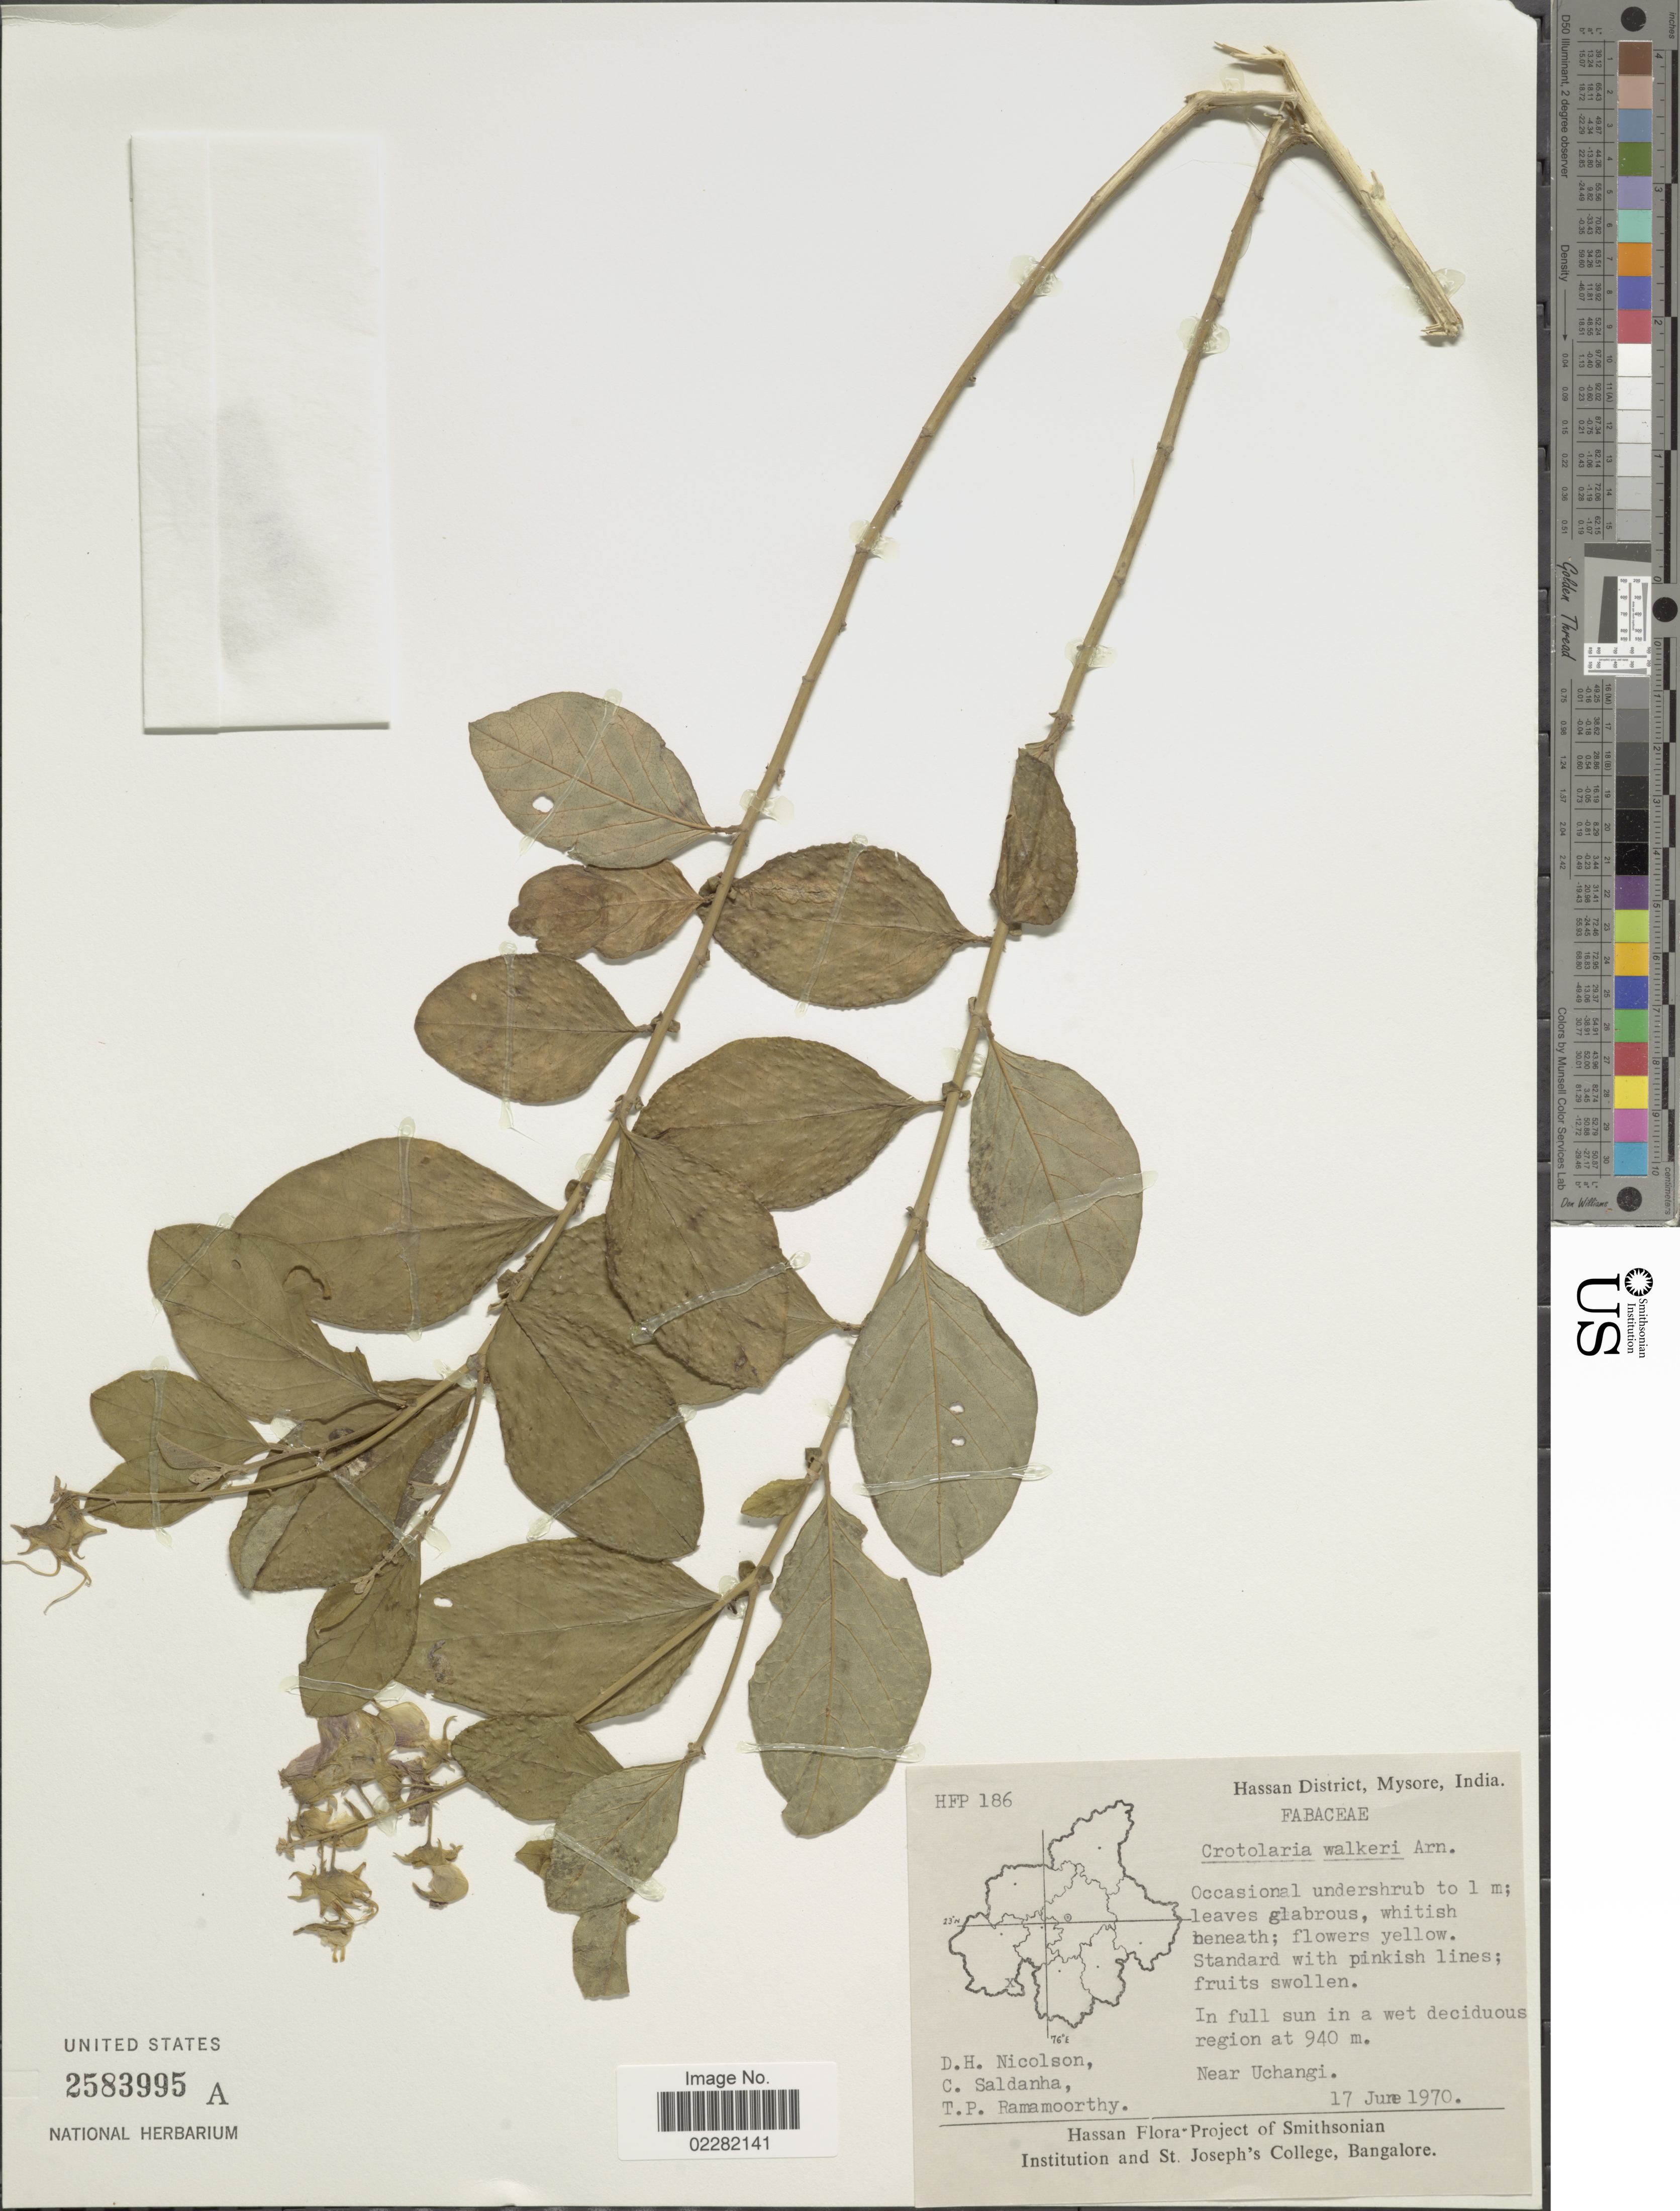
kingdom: Plantae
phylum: Tracheophyta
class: Magnoliopsida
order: Fabales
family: Fabaceae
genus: Crotalaria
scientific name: Crotalaria semperflorens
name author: Vent.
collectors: D. H. Nicolson, C. Saldanha & T. P. Ramamoorthy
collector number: HFP 186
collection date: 1970-06-17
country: India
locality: Hassan District, Mysore, Near Uchangi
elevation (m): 940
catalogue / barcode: US 2583995A